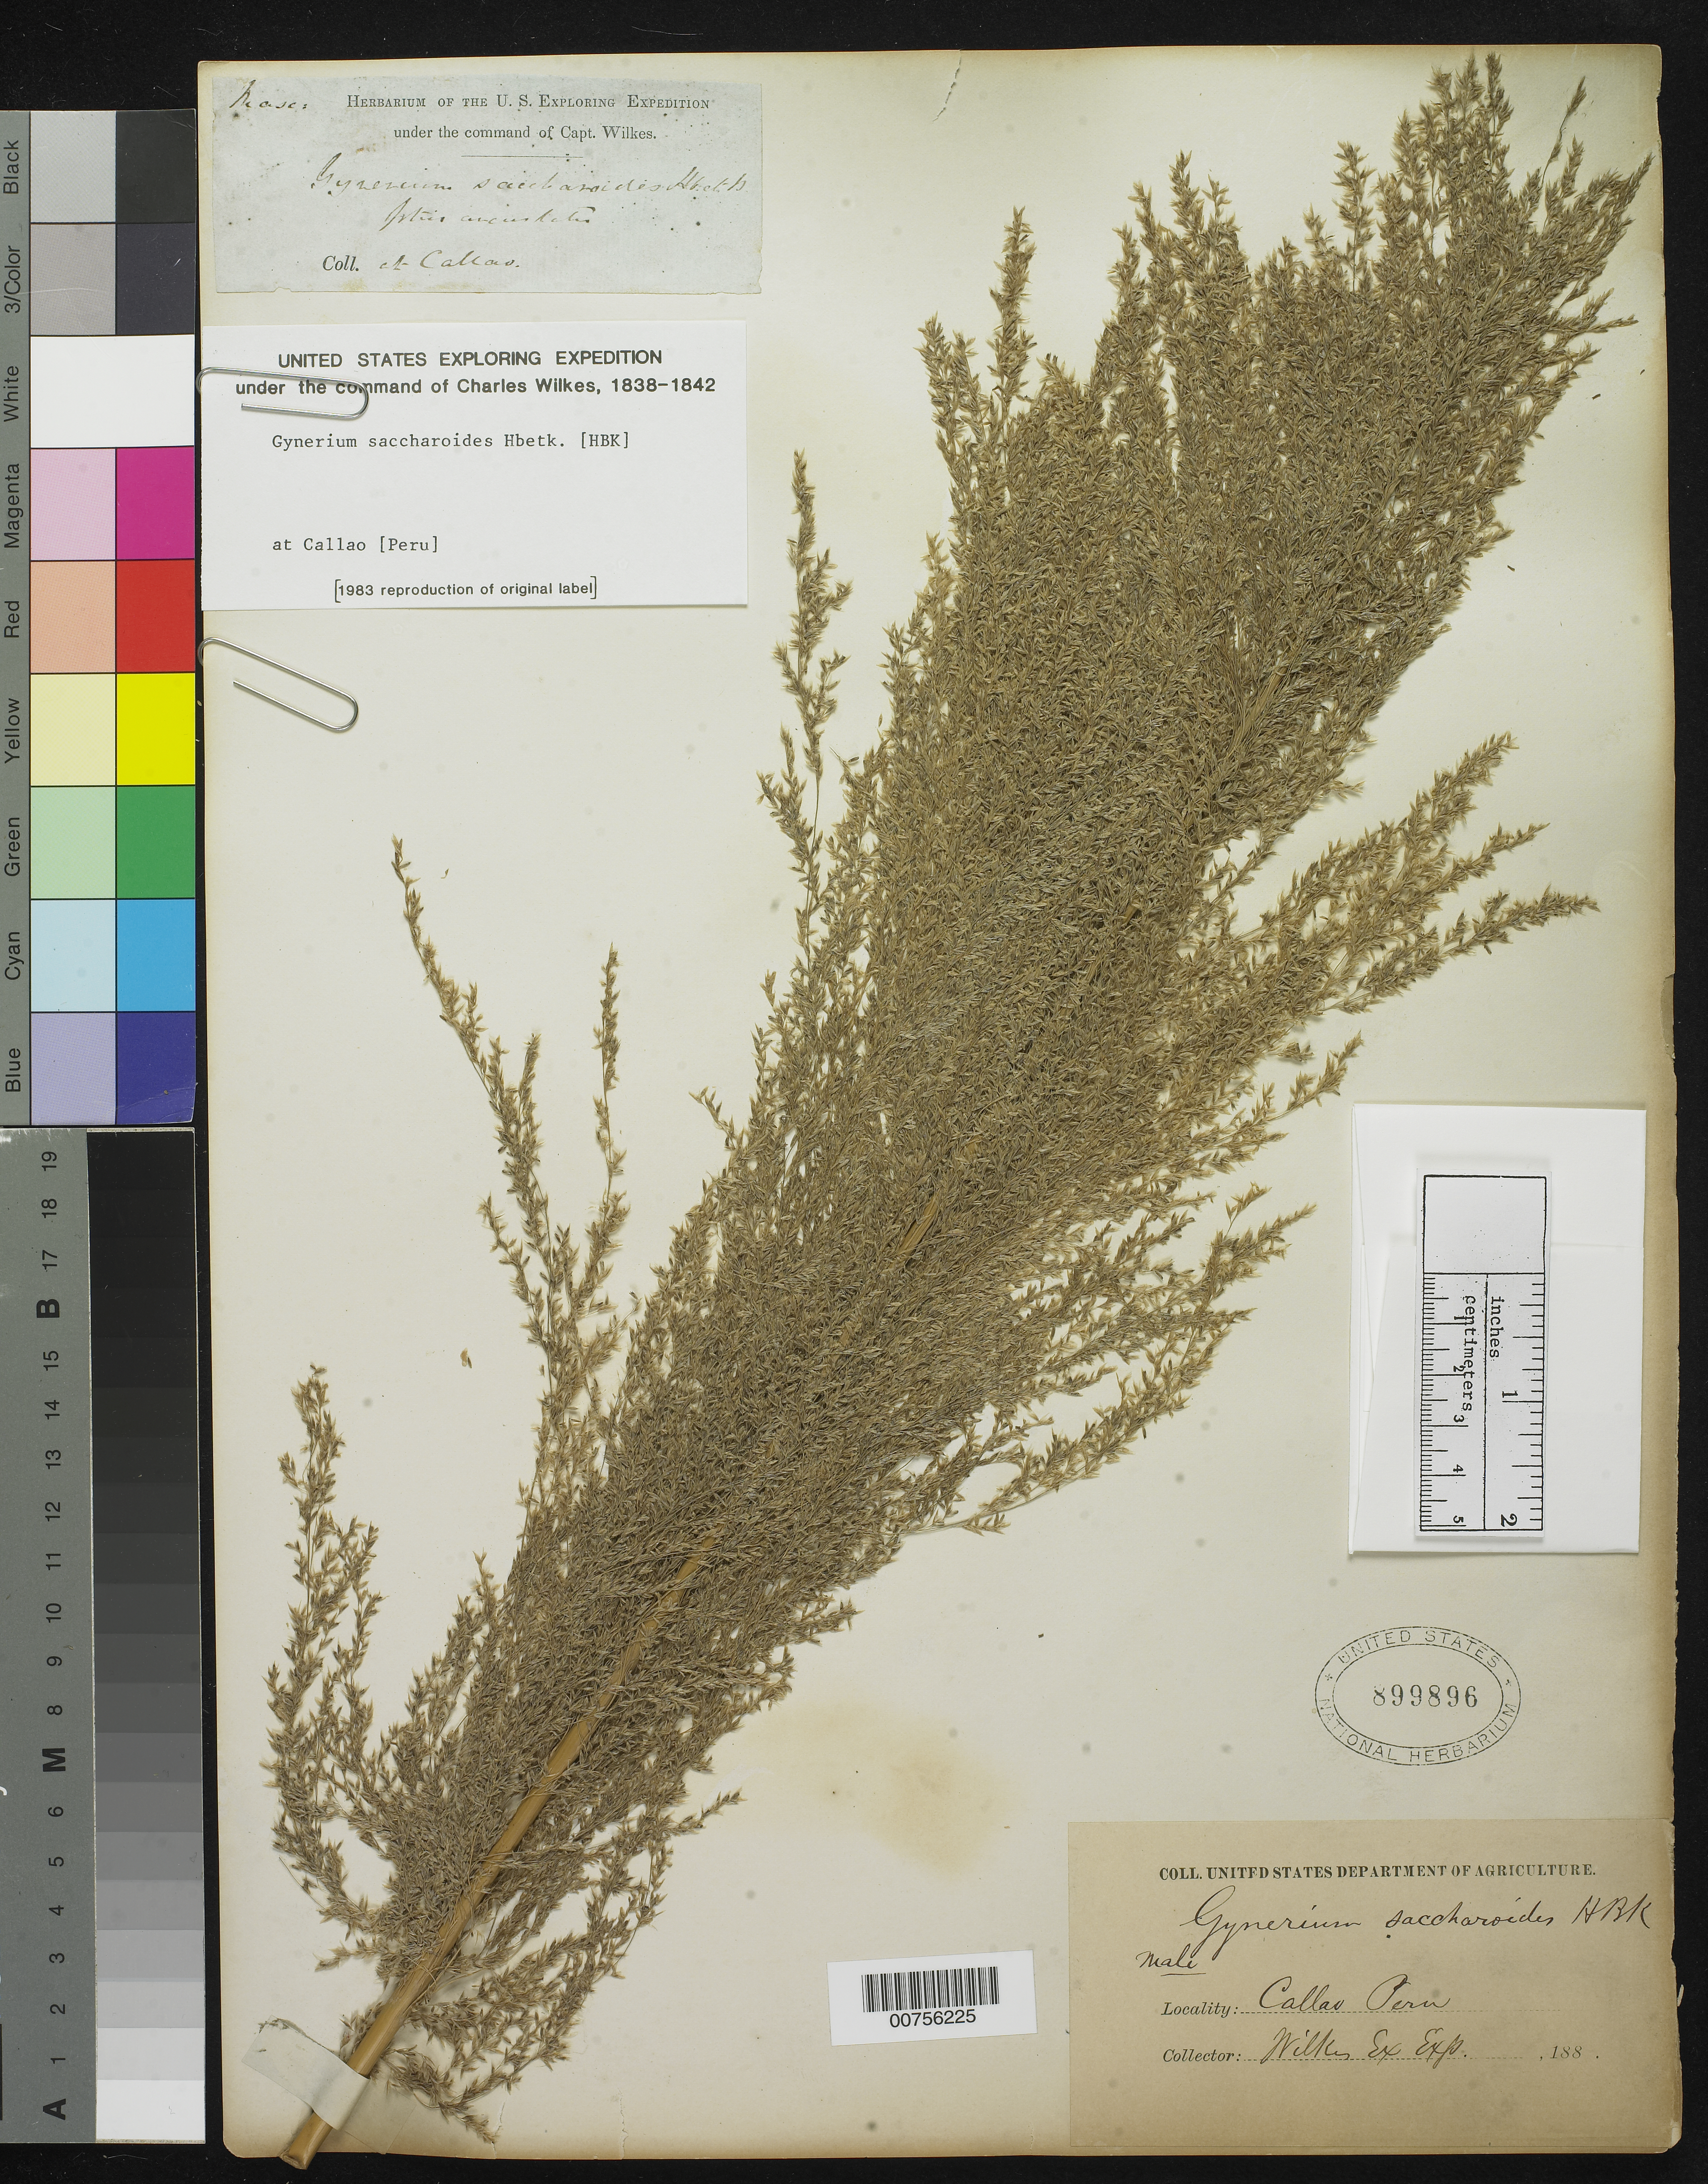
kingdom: Plantae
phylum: Tracheophyta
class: Liliopsida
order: Poales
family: Poaceae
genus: Gynerium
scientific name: Gynerium sagittatum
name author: (Aubl.) P. Beauv.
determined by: Poaceae Reorganization Project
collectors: Wilkes Explor. Exped.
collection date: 1838/1842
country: Peru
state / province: Callao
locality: at Callao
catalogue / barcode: US 899896